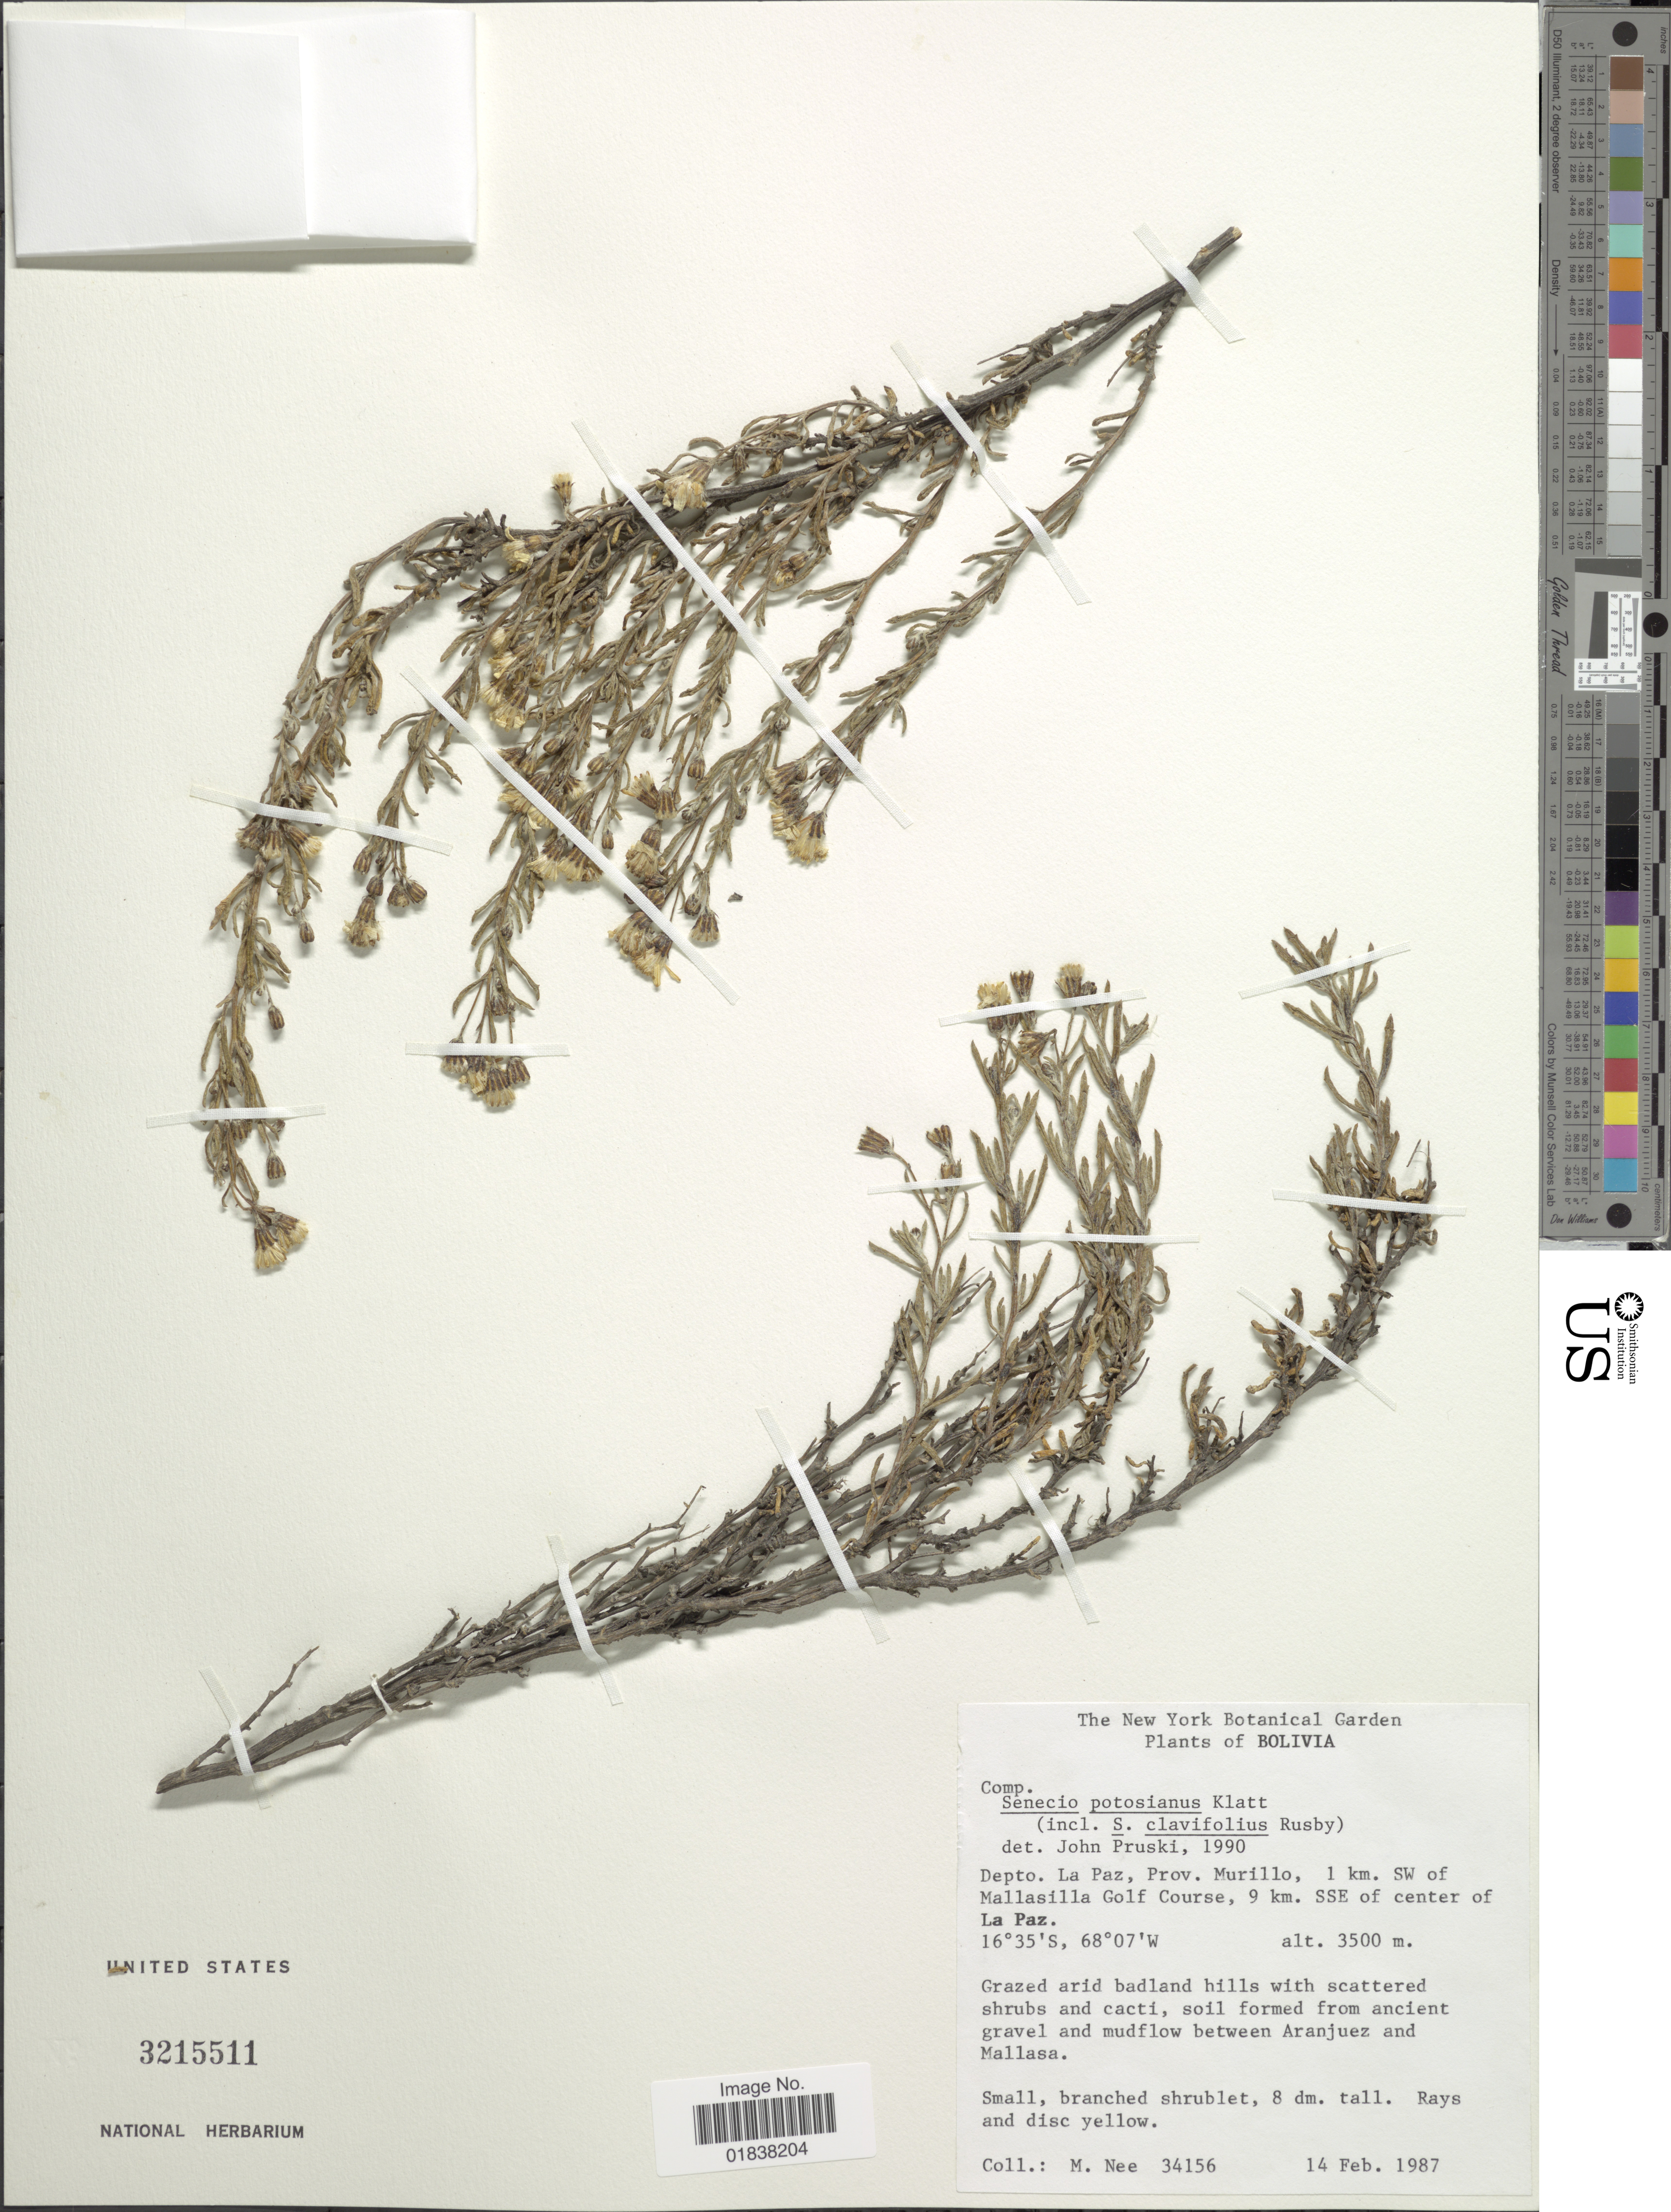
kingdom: Plantae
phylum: Tracheophyta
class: Magnoliopsida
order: Asterales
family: Asteraceae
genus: Senecio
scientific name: Senecio potosianus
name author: Klatt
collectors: M. Nee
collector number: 34156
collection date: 1987-02-14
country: Bolivia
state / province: La Paz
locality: Prov. Murillo, 1 km SW of Mallasilla Golf Course, 9 km SSE of centerof La Paz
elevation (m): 3500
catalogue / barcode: US 3215511